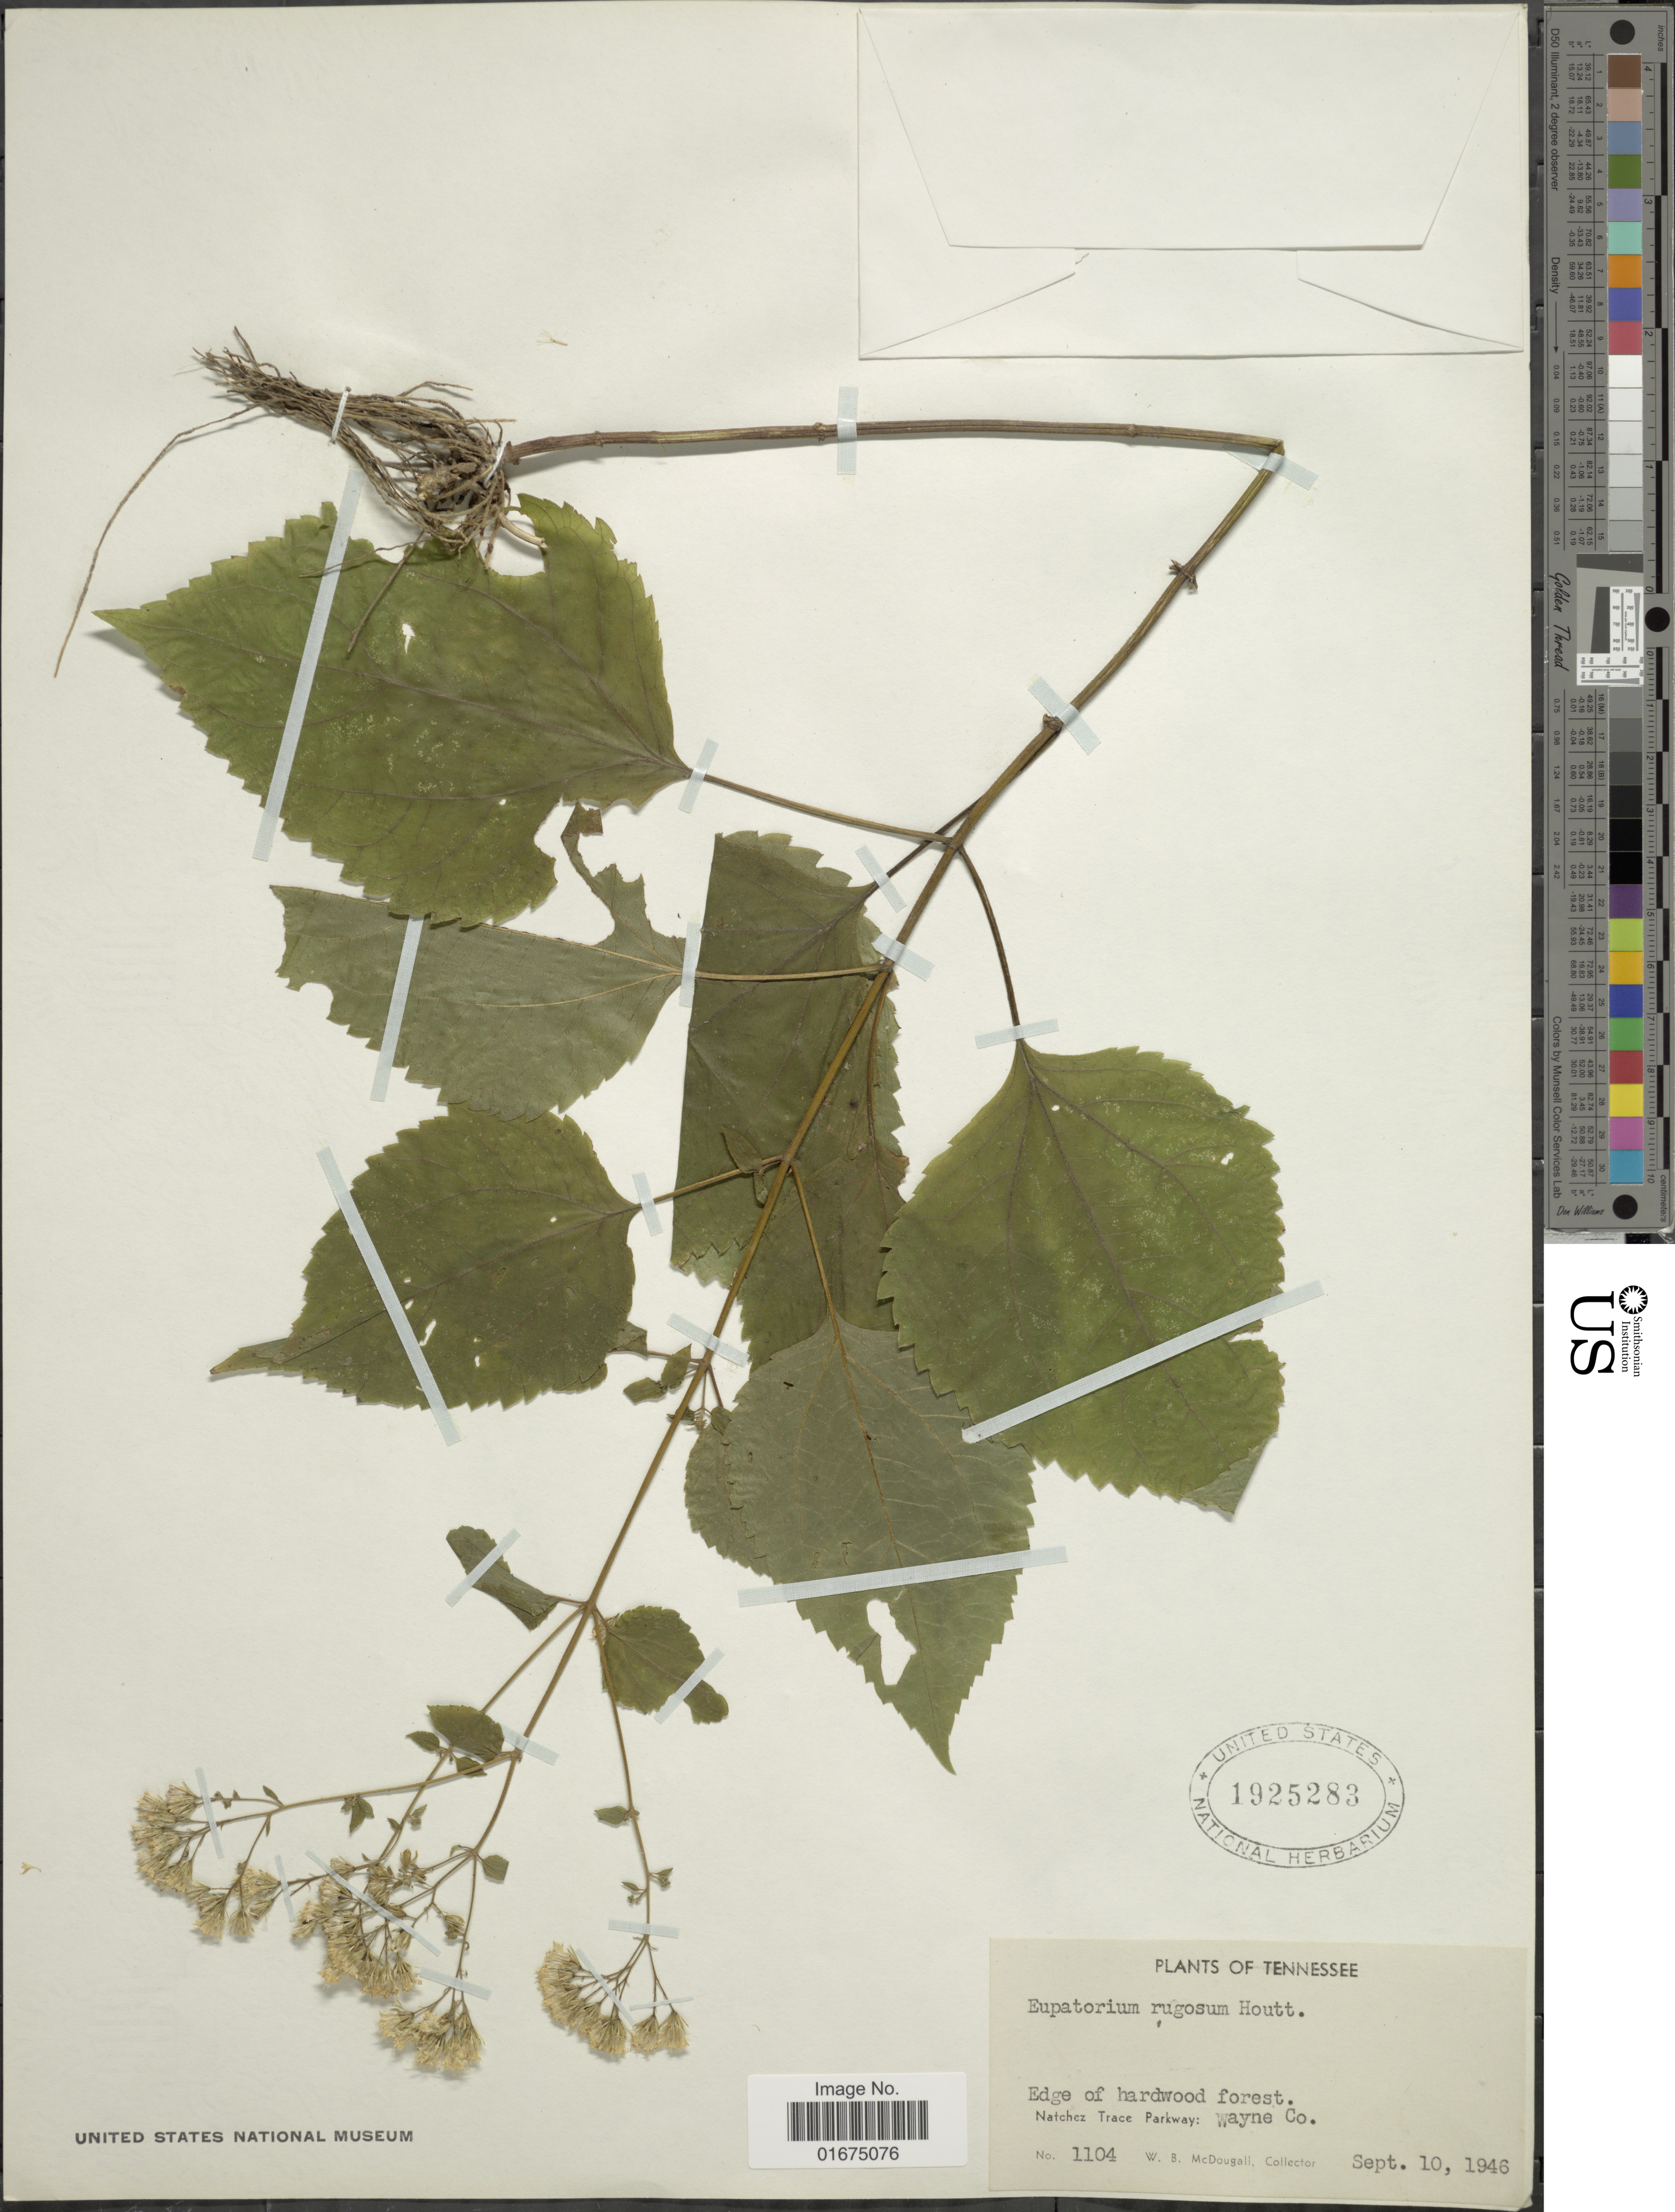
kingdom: Plantae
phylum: Tracheophyta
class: Magnoliopsida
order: Asterales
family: Asteraceae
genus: Ageratina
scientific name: Ageratina altissima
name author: (L.) R.M. King & H. Rob.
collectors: W. B. McDougall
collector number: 1104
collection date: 1946-09-10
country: United States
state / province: Tennessee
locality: Edge of hardwood forest, Natchez Trace Parkway: Wayne Co.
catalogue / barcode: US 1925283